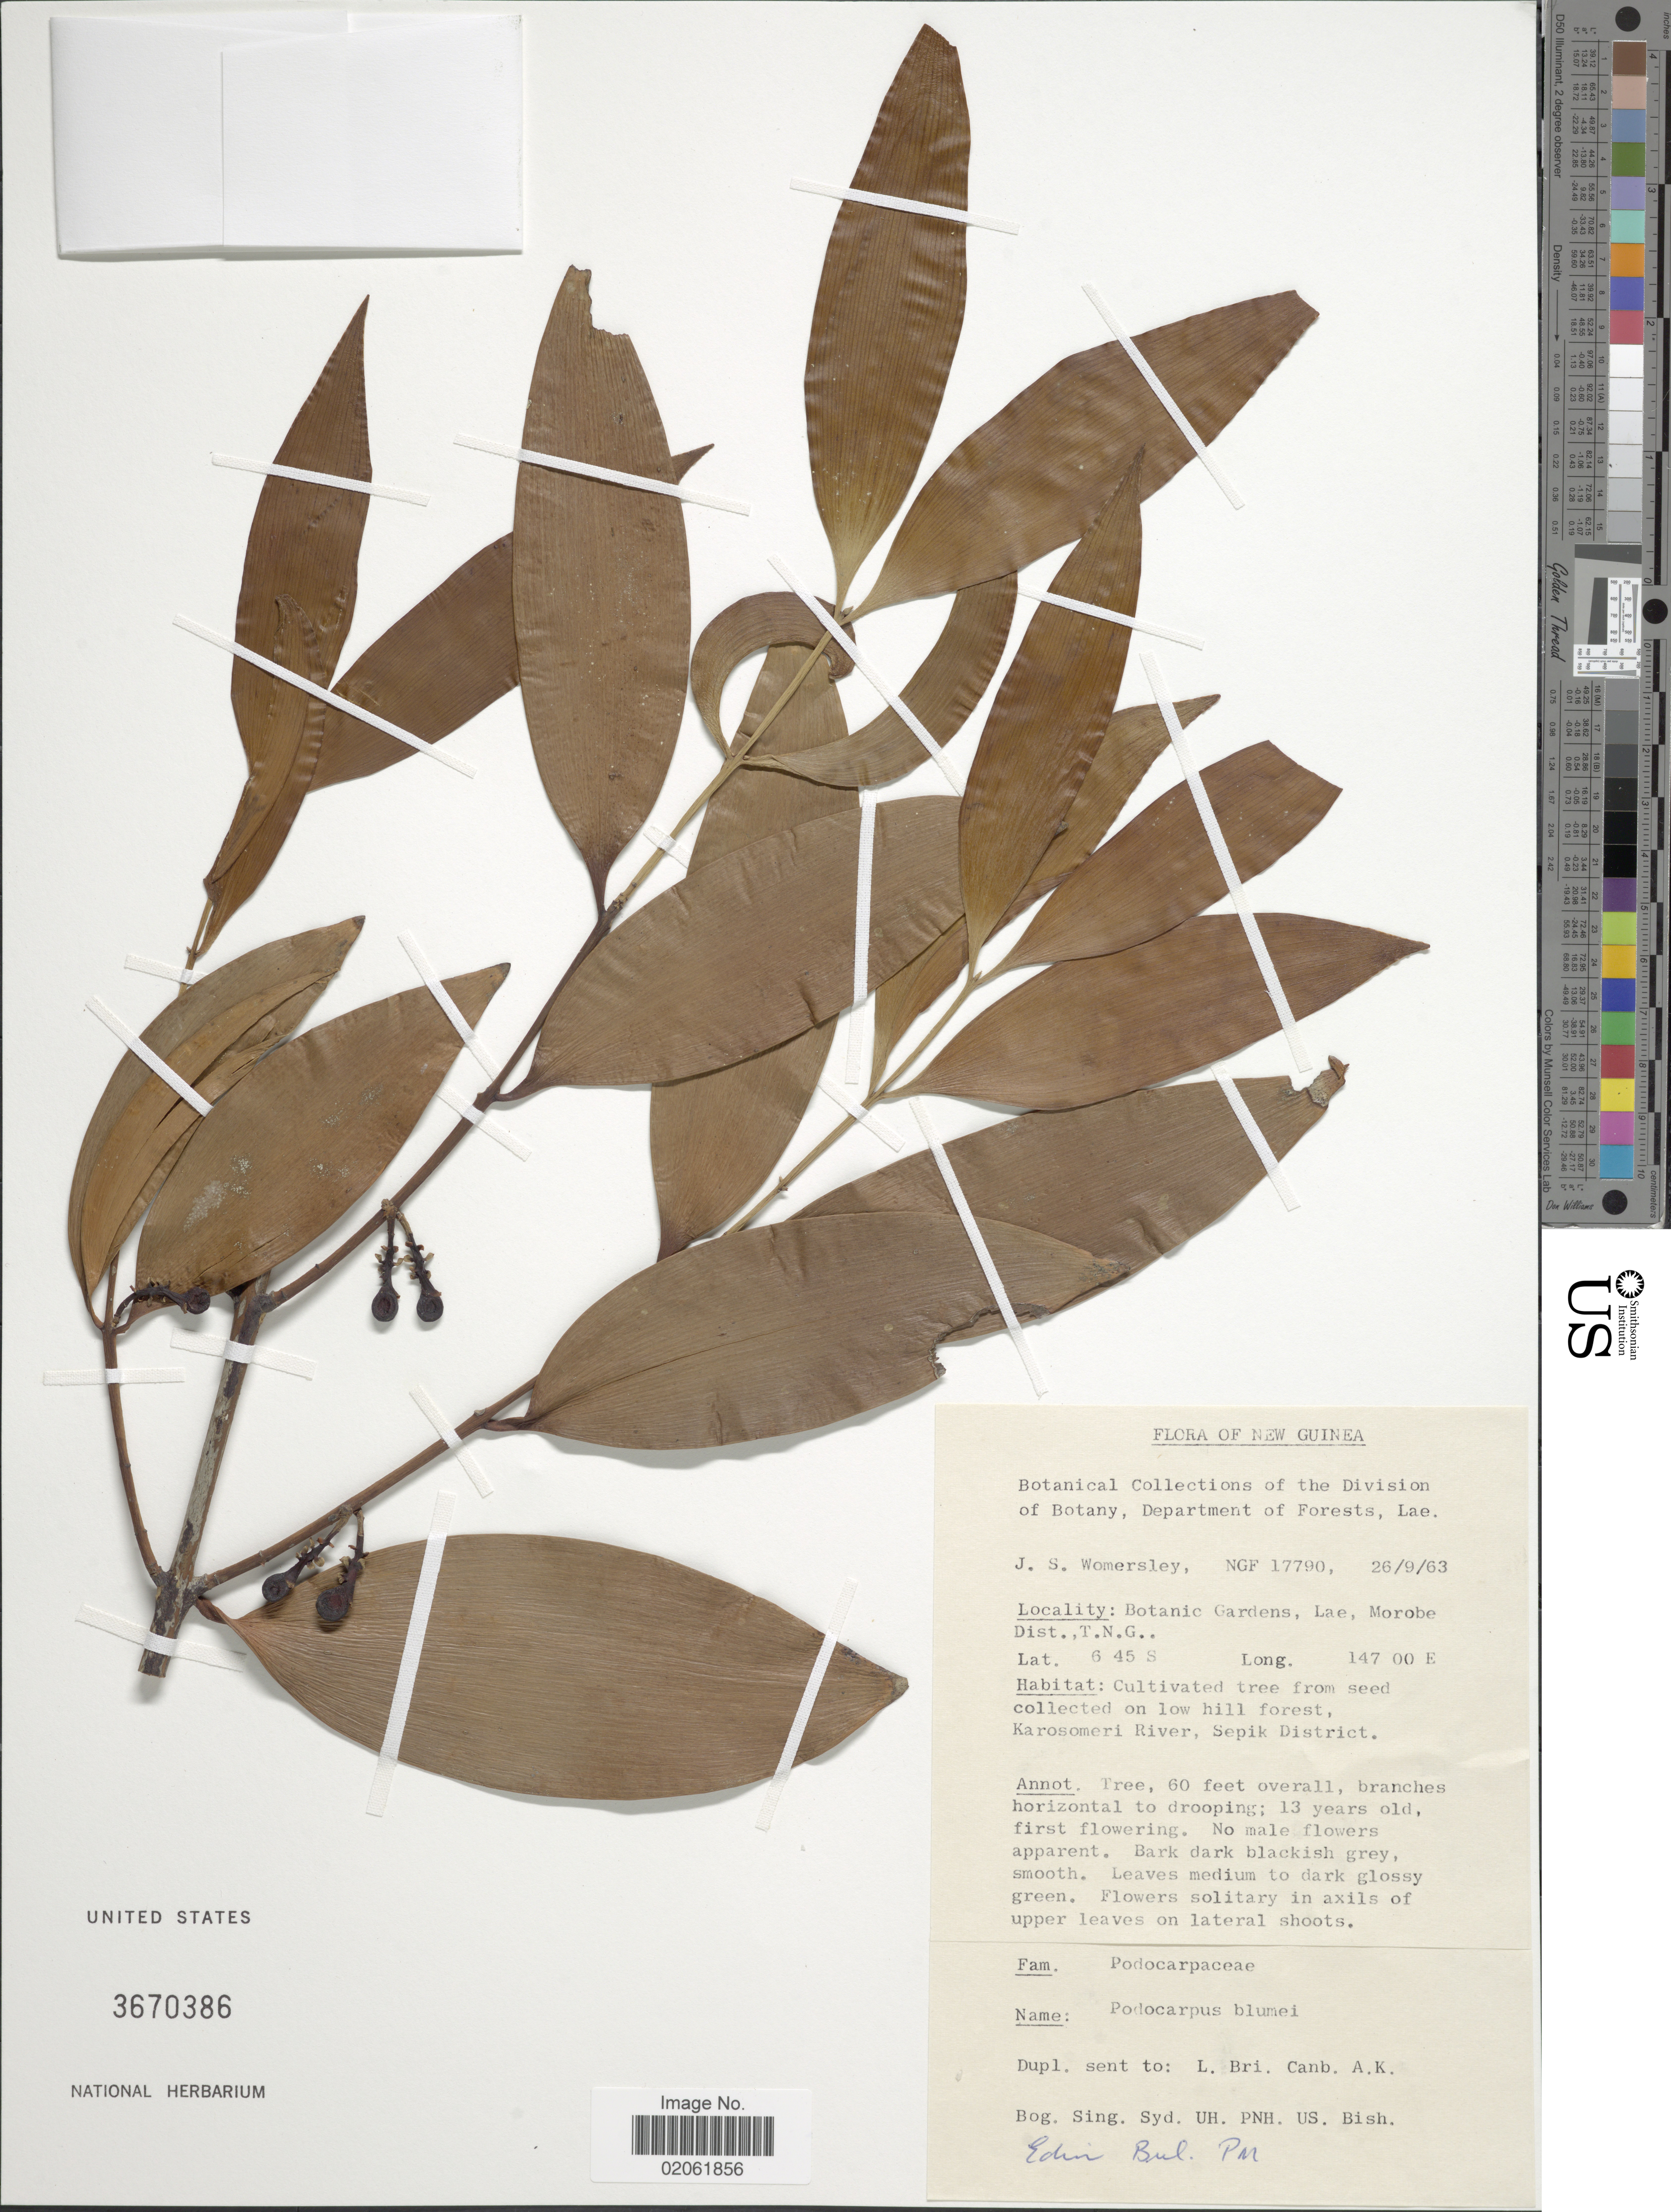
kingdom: Plantae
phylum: Tracheophyta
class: Pinopsida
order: Pinales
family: Podocarpaceae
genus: Podocarpus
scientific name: Podocarpus blumei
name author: Endl.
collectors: J. S. Womersley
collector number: NGF17790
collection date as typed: Transcribed d/m/y: 26/9/63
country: Papua New Guinea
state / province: Morobe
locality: Botanic Gardens, Lae, Morobe Dist., T.N.G.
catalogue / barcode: US 3670386